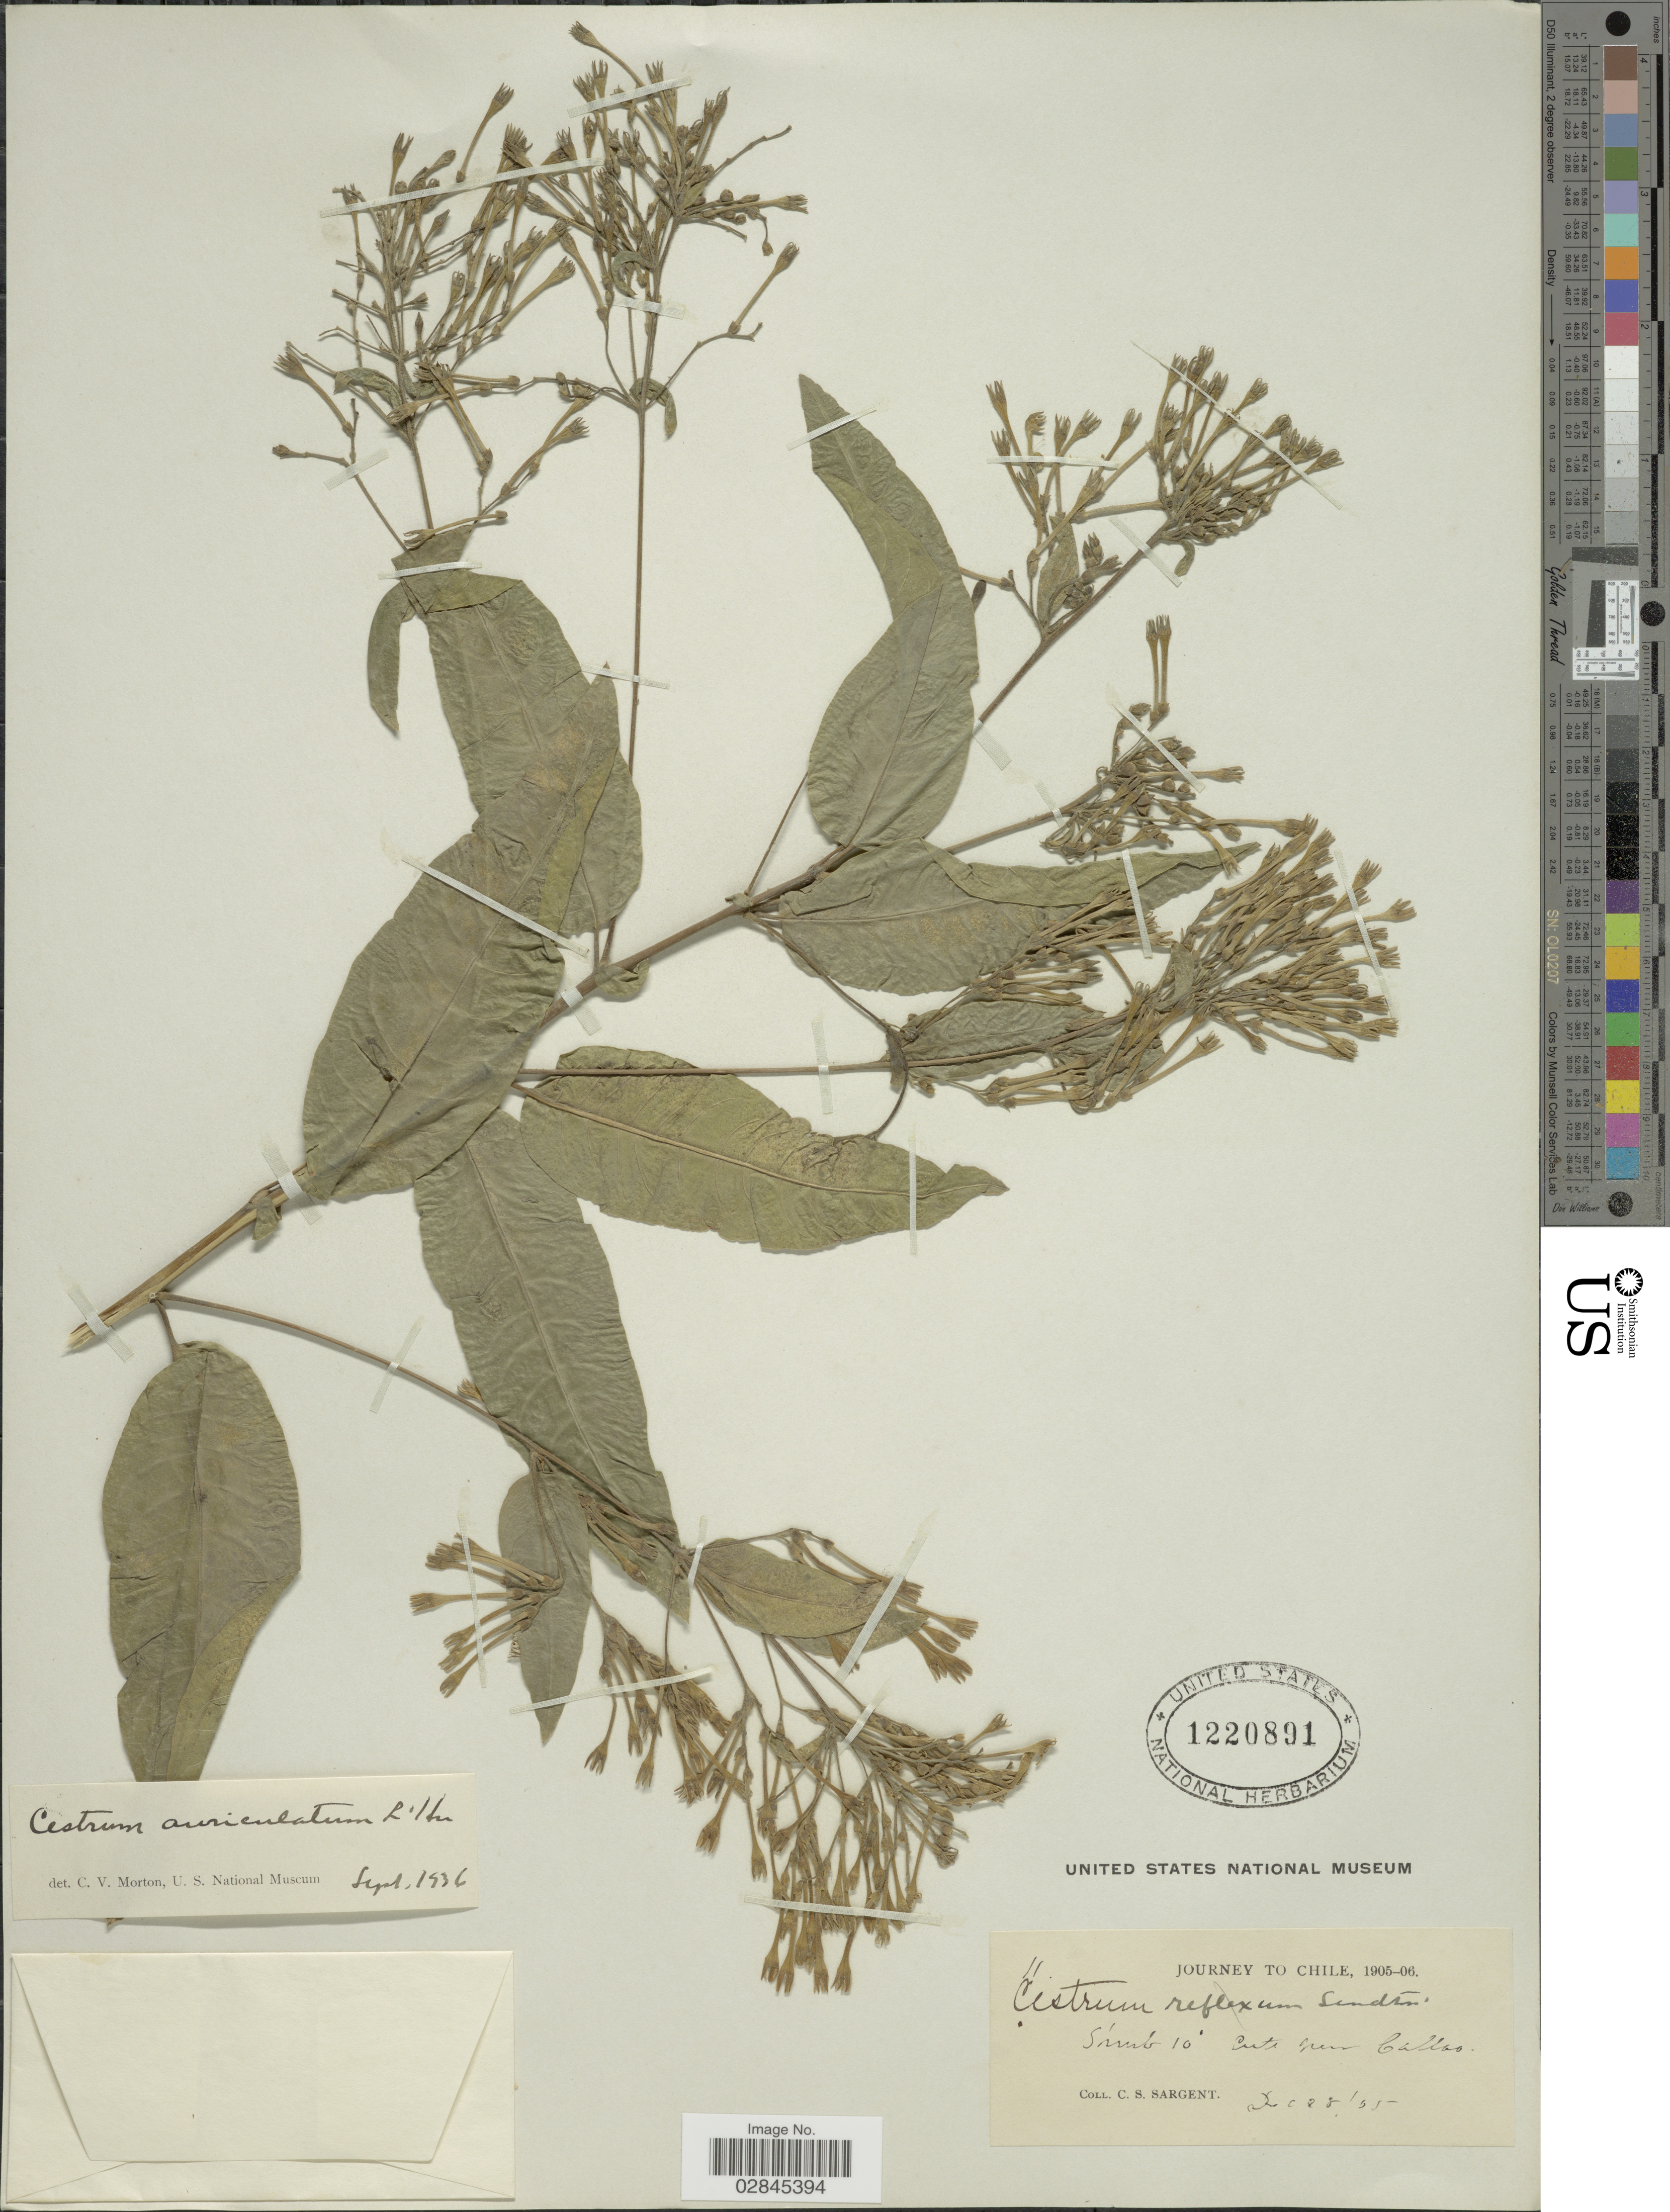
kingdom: Plantae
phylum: Tracheophyta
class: Magnoliopsida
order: Solanales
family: Solanaceae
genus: Cestrum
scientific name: Cestrum auriculatum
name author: L'Hér.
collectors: C. S. Sargent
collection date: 1905-12-28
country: Chile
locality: Caldas.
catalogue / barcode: US 1220891